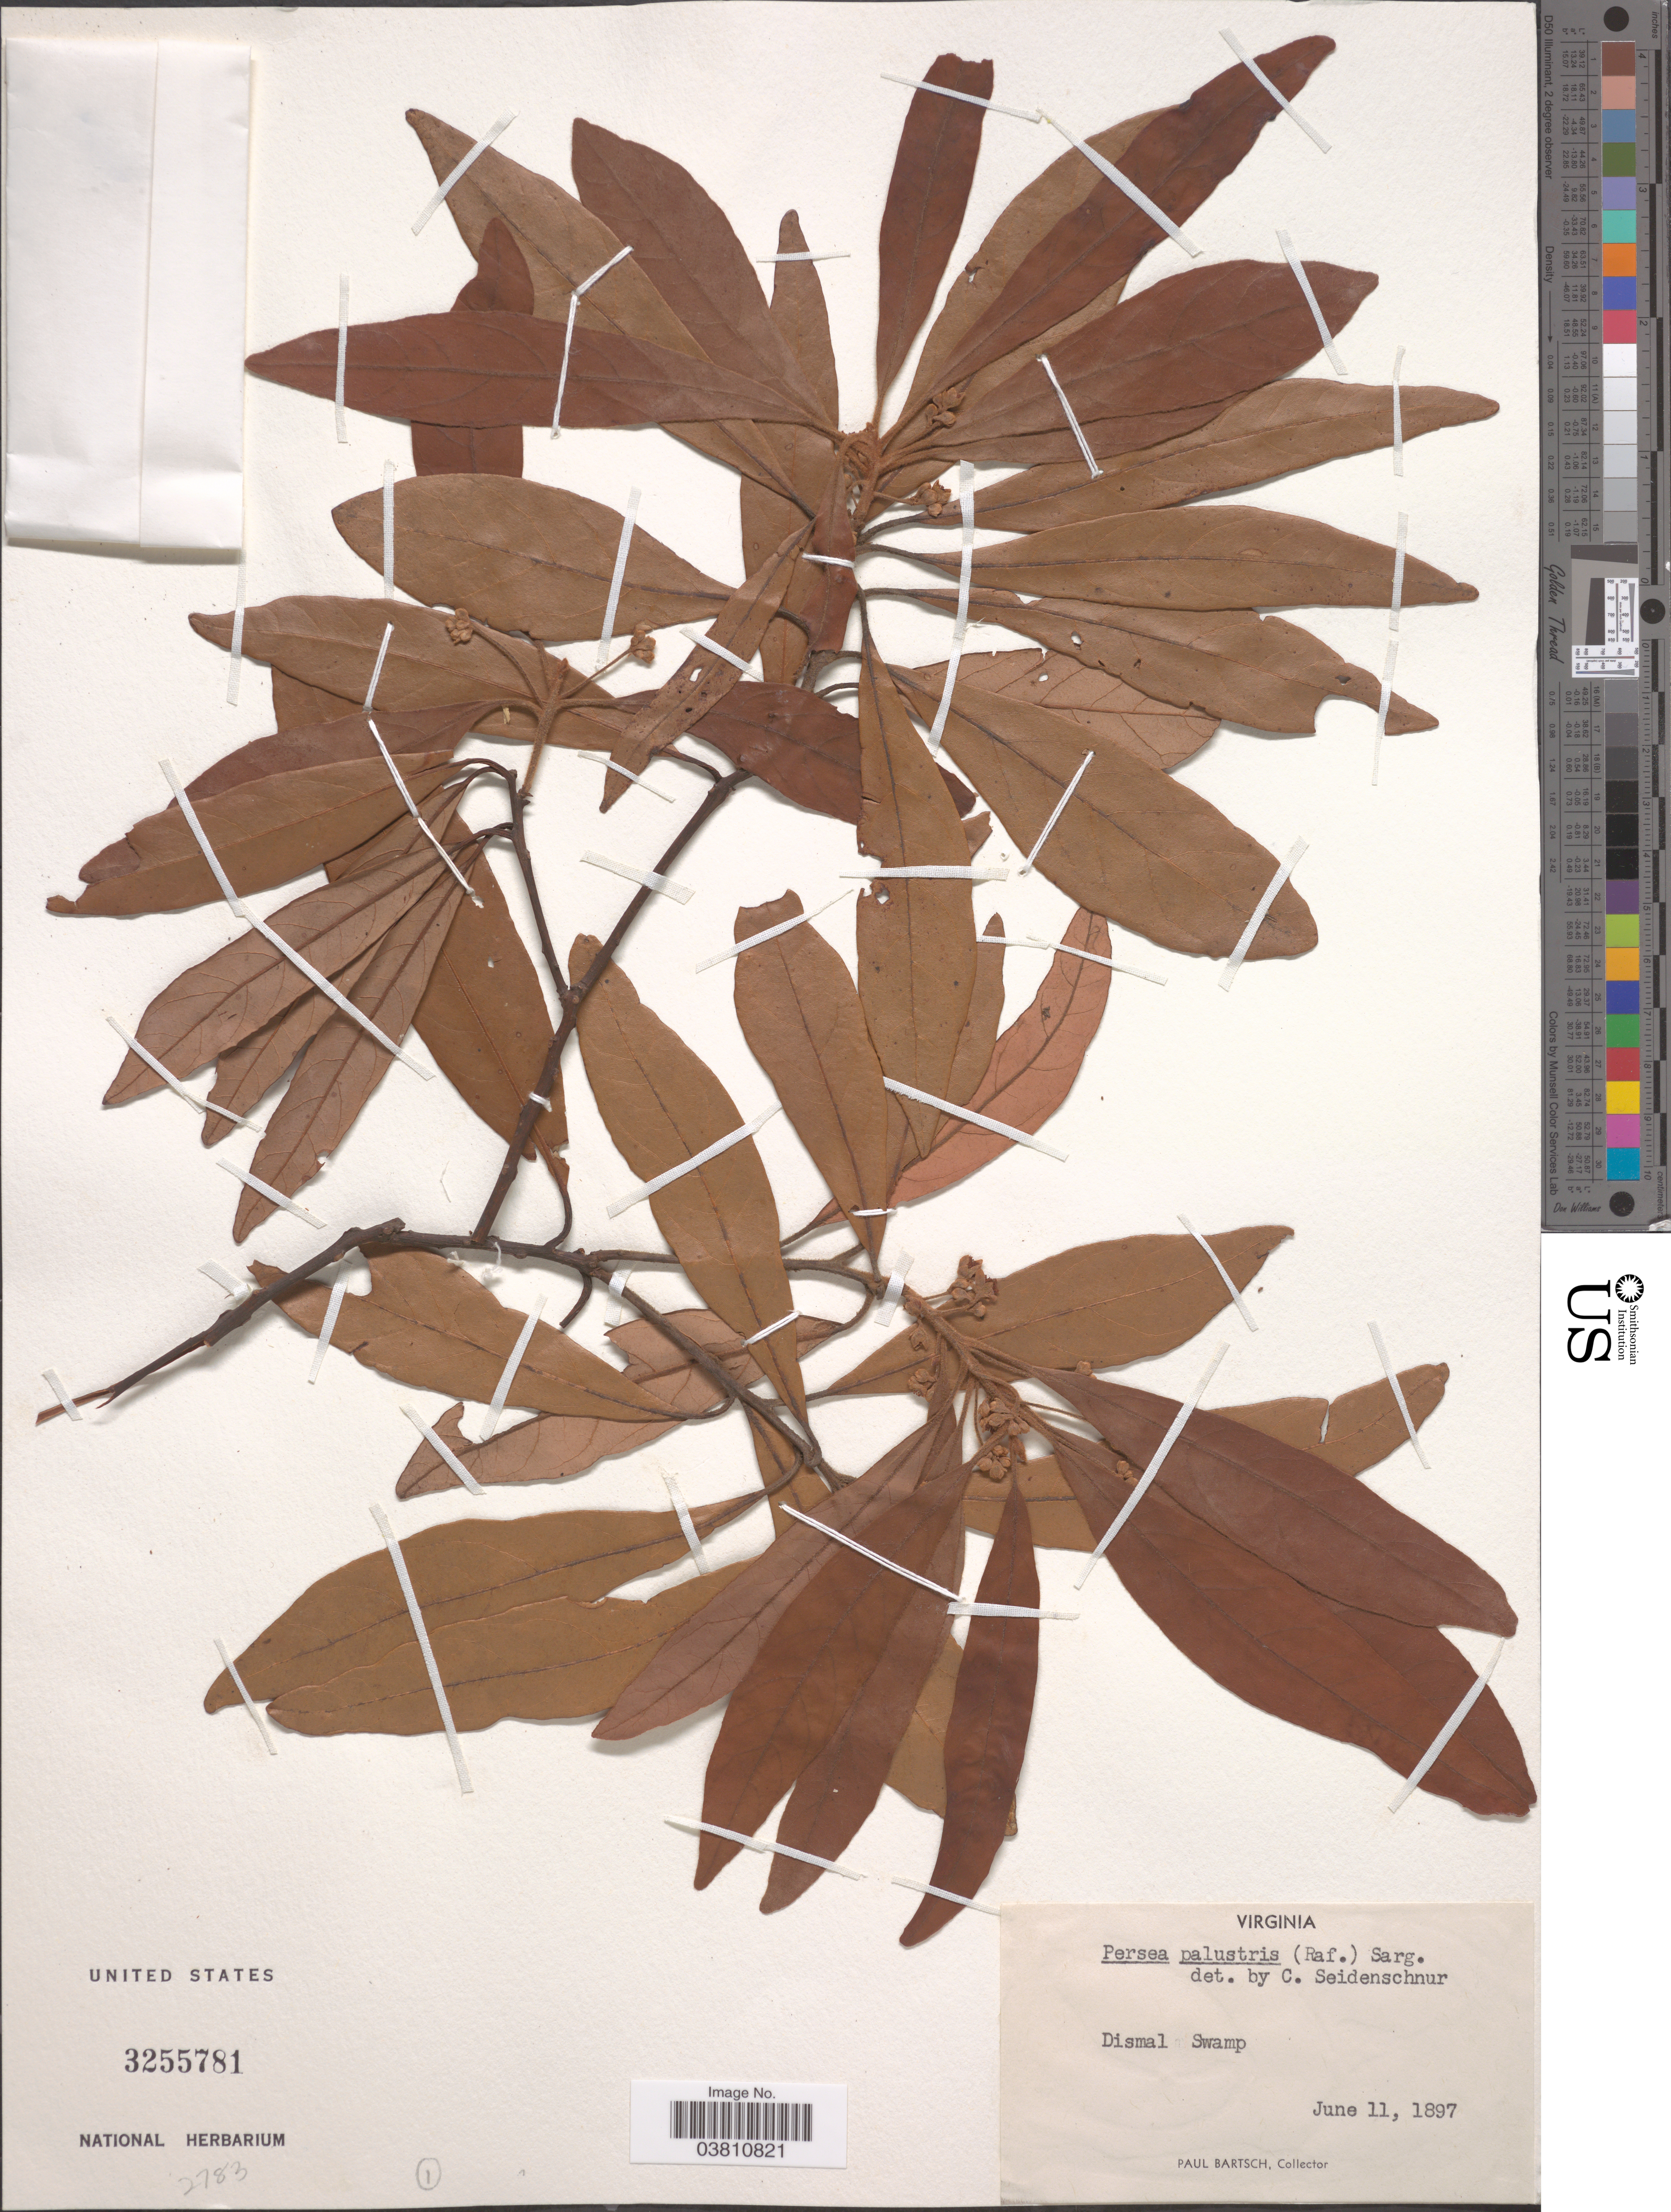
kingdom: Plantae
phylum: Tracheophyta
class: Magnoliopsida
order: Laurales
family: Lauraceae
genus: Persea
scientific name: Persea palustris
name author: (Raf.) Sarg.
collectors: P. Bartsch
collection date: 1897-06-11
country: United States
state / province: Virginia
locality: Dismal Swamp.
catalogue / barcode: US 3255781